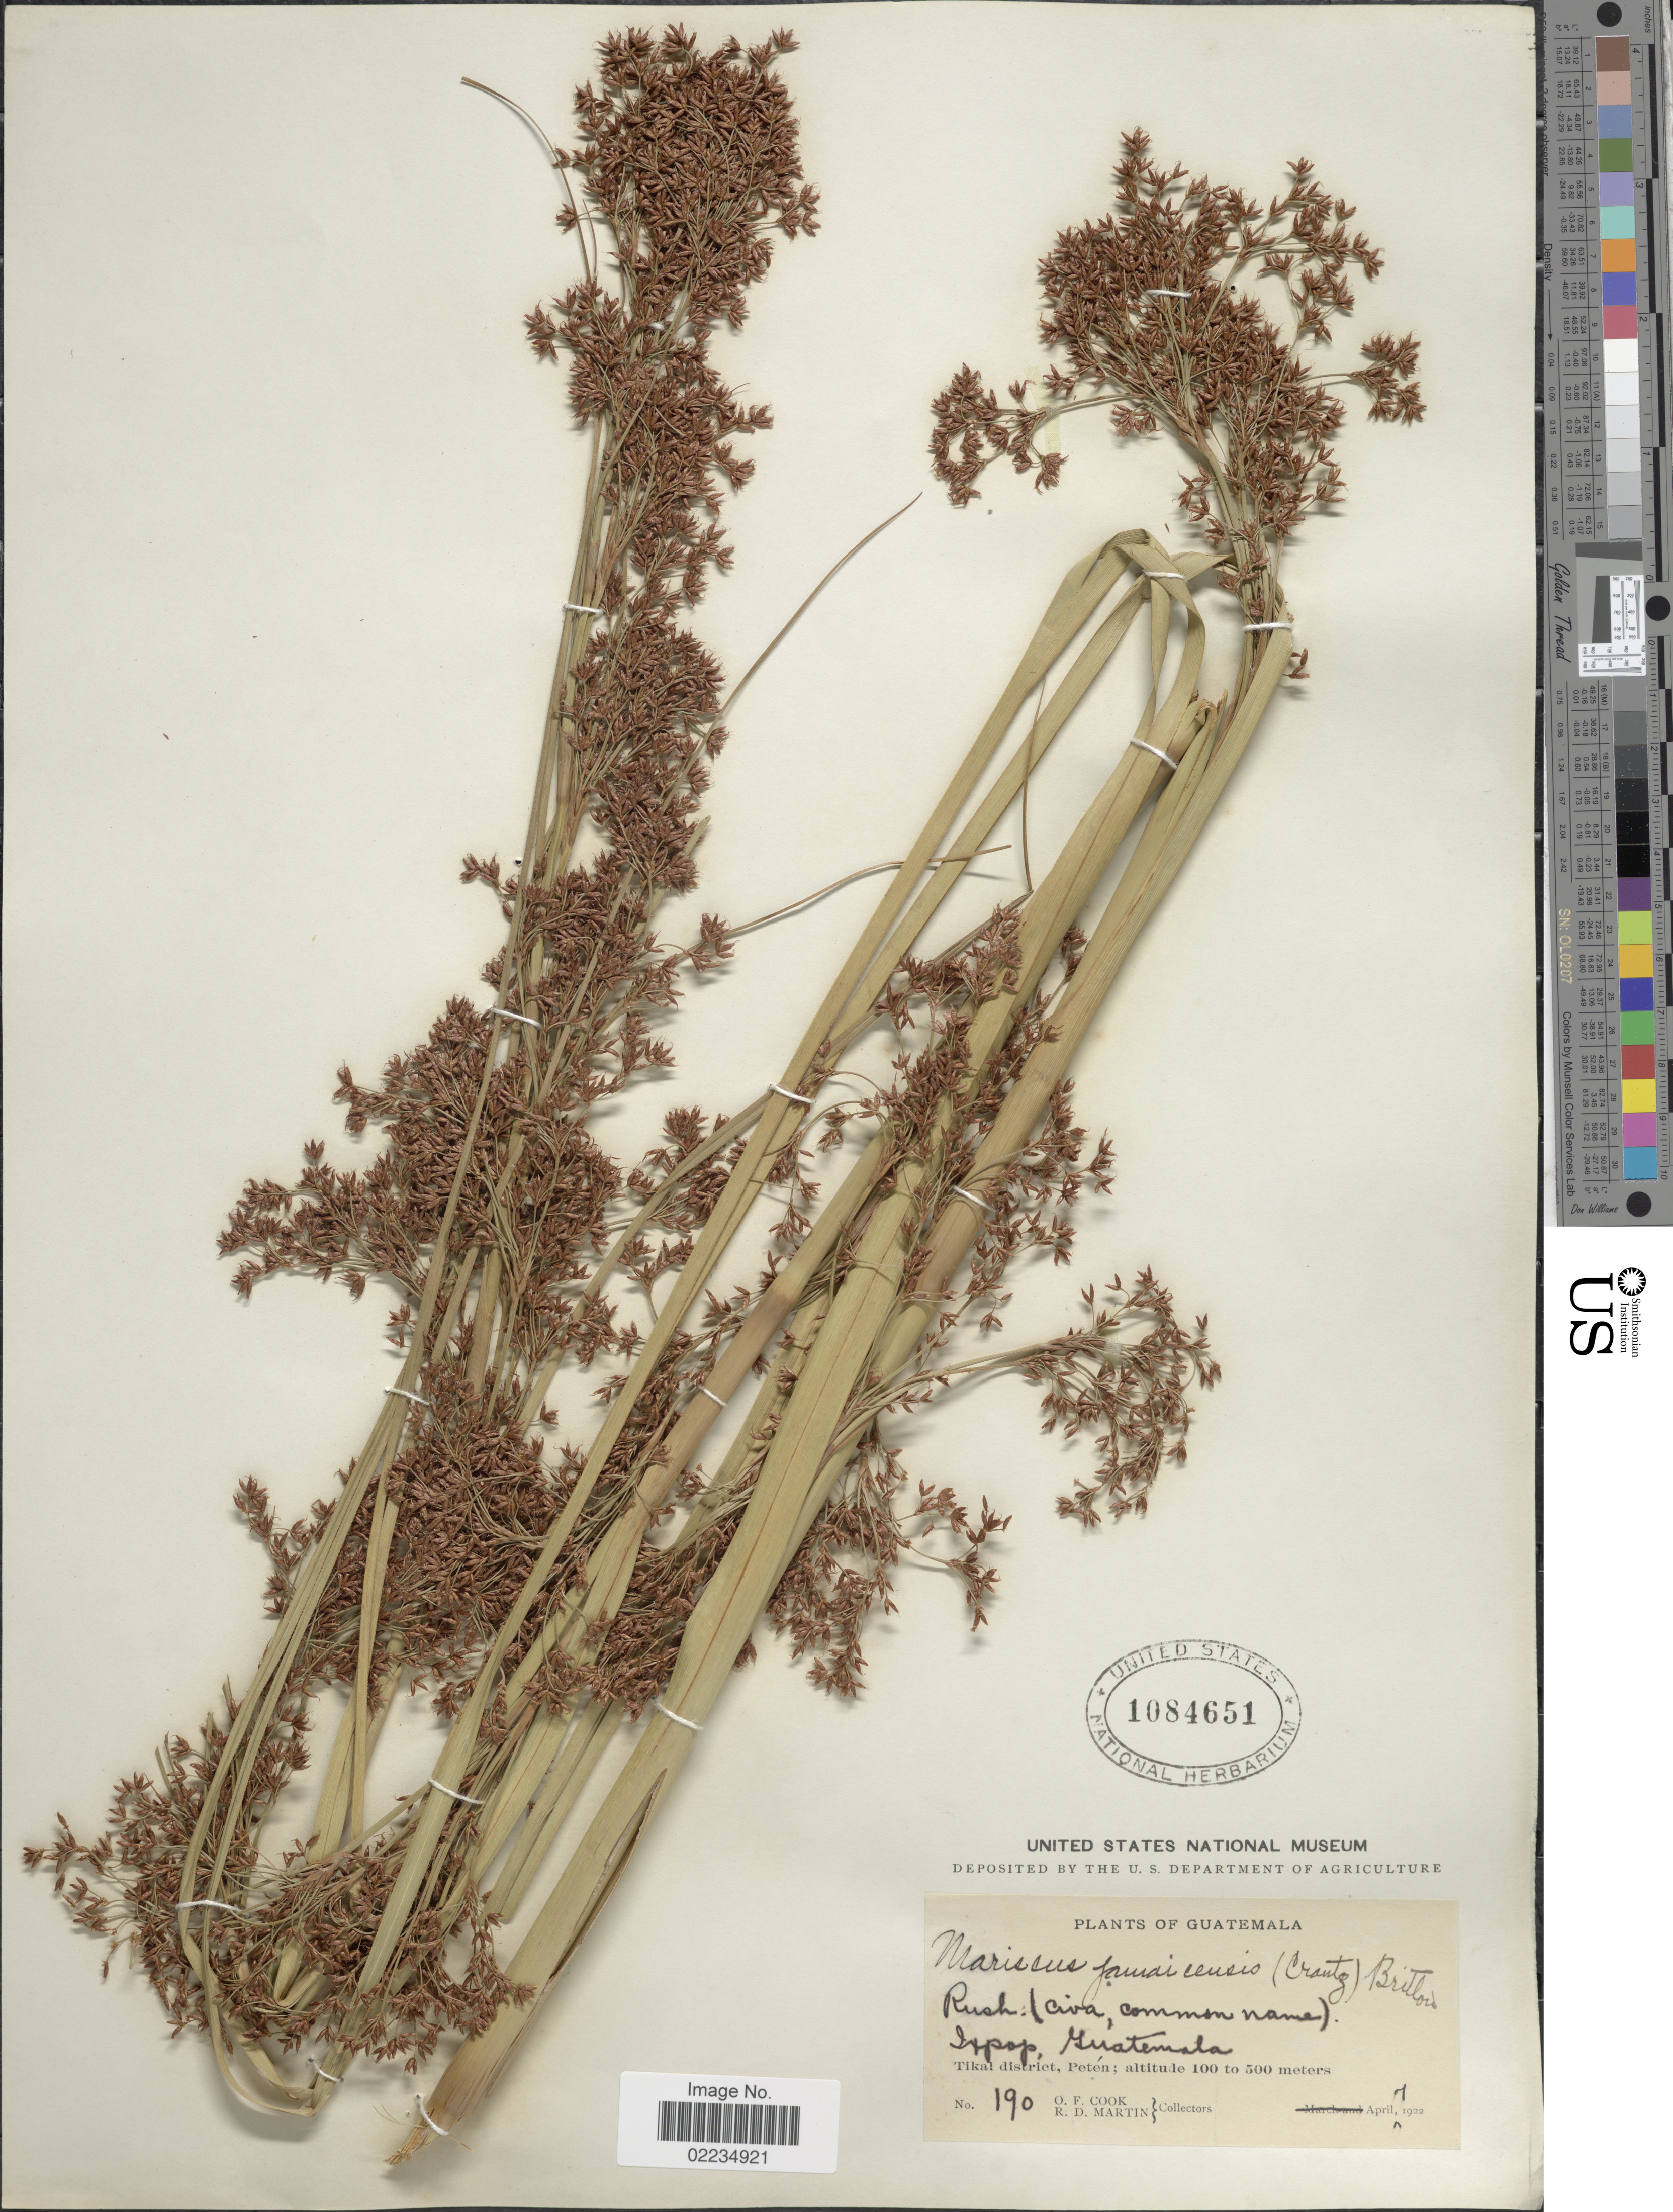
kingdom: Plantae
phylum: Tracheophyta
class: Liliopsida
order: Poales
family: Cyperaceae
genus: Cladium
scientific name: Cladium jamaicense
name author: Crantz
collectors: O. F. Cook & R. D. Martin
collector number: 190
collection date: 1922-04-07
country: Guatemala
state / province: El Petén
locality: Ixpop, Guatemala, Tikal district, Peten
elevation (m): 100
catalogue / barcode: US 1084651